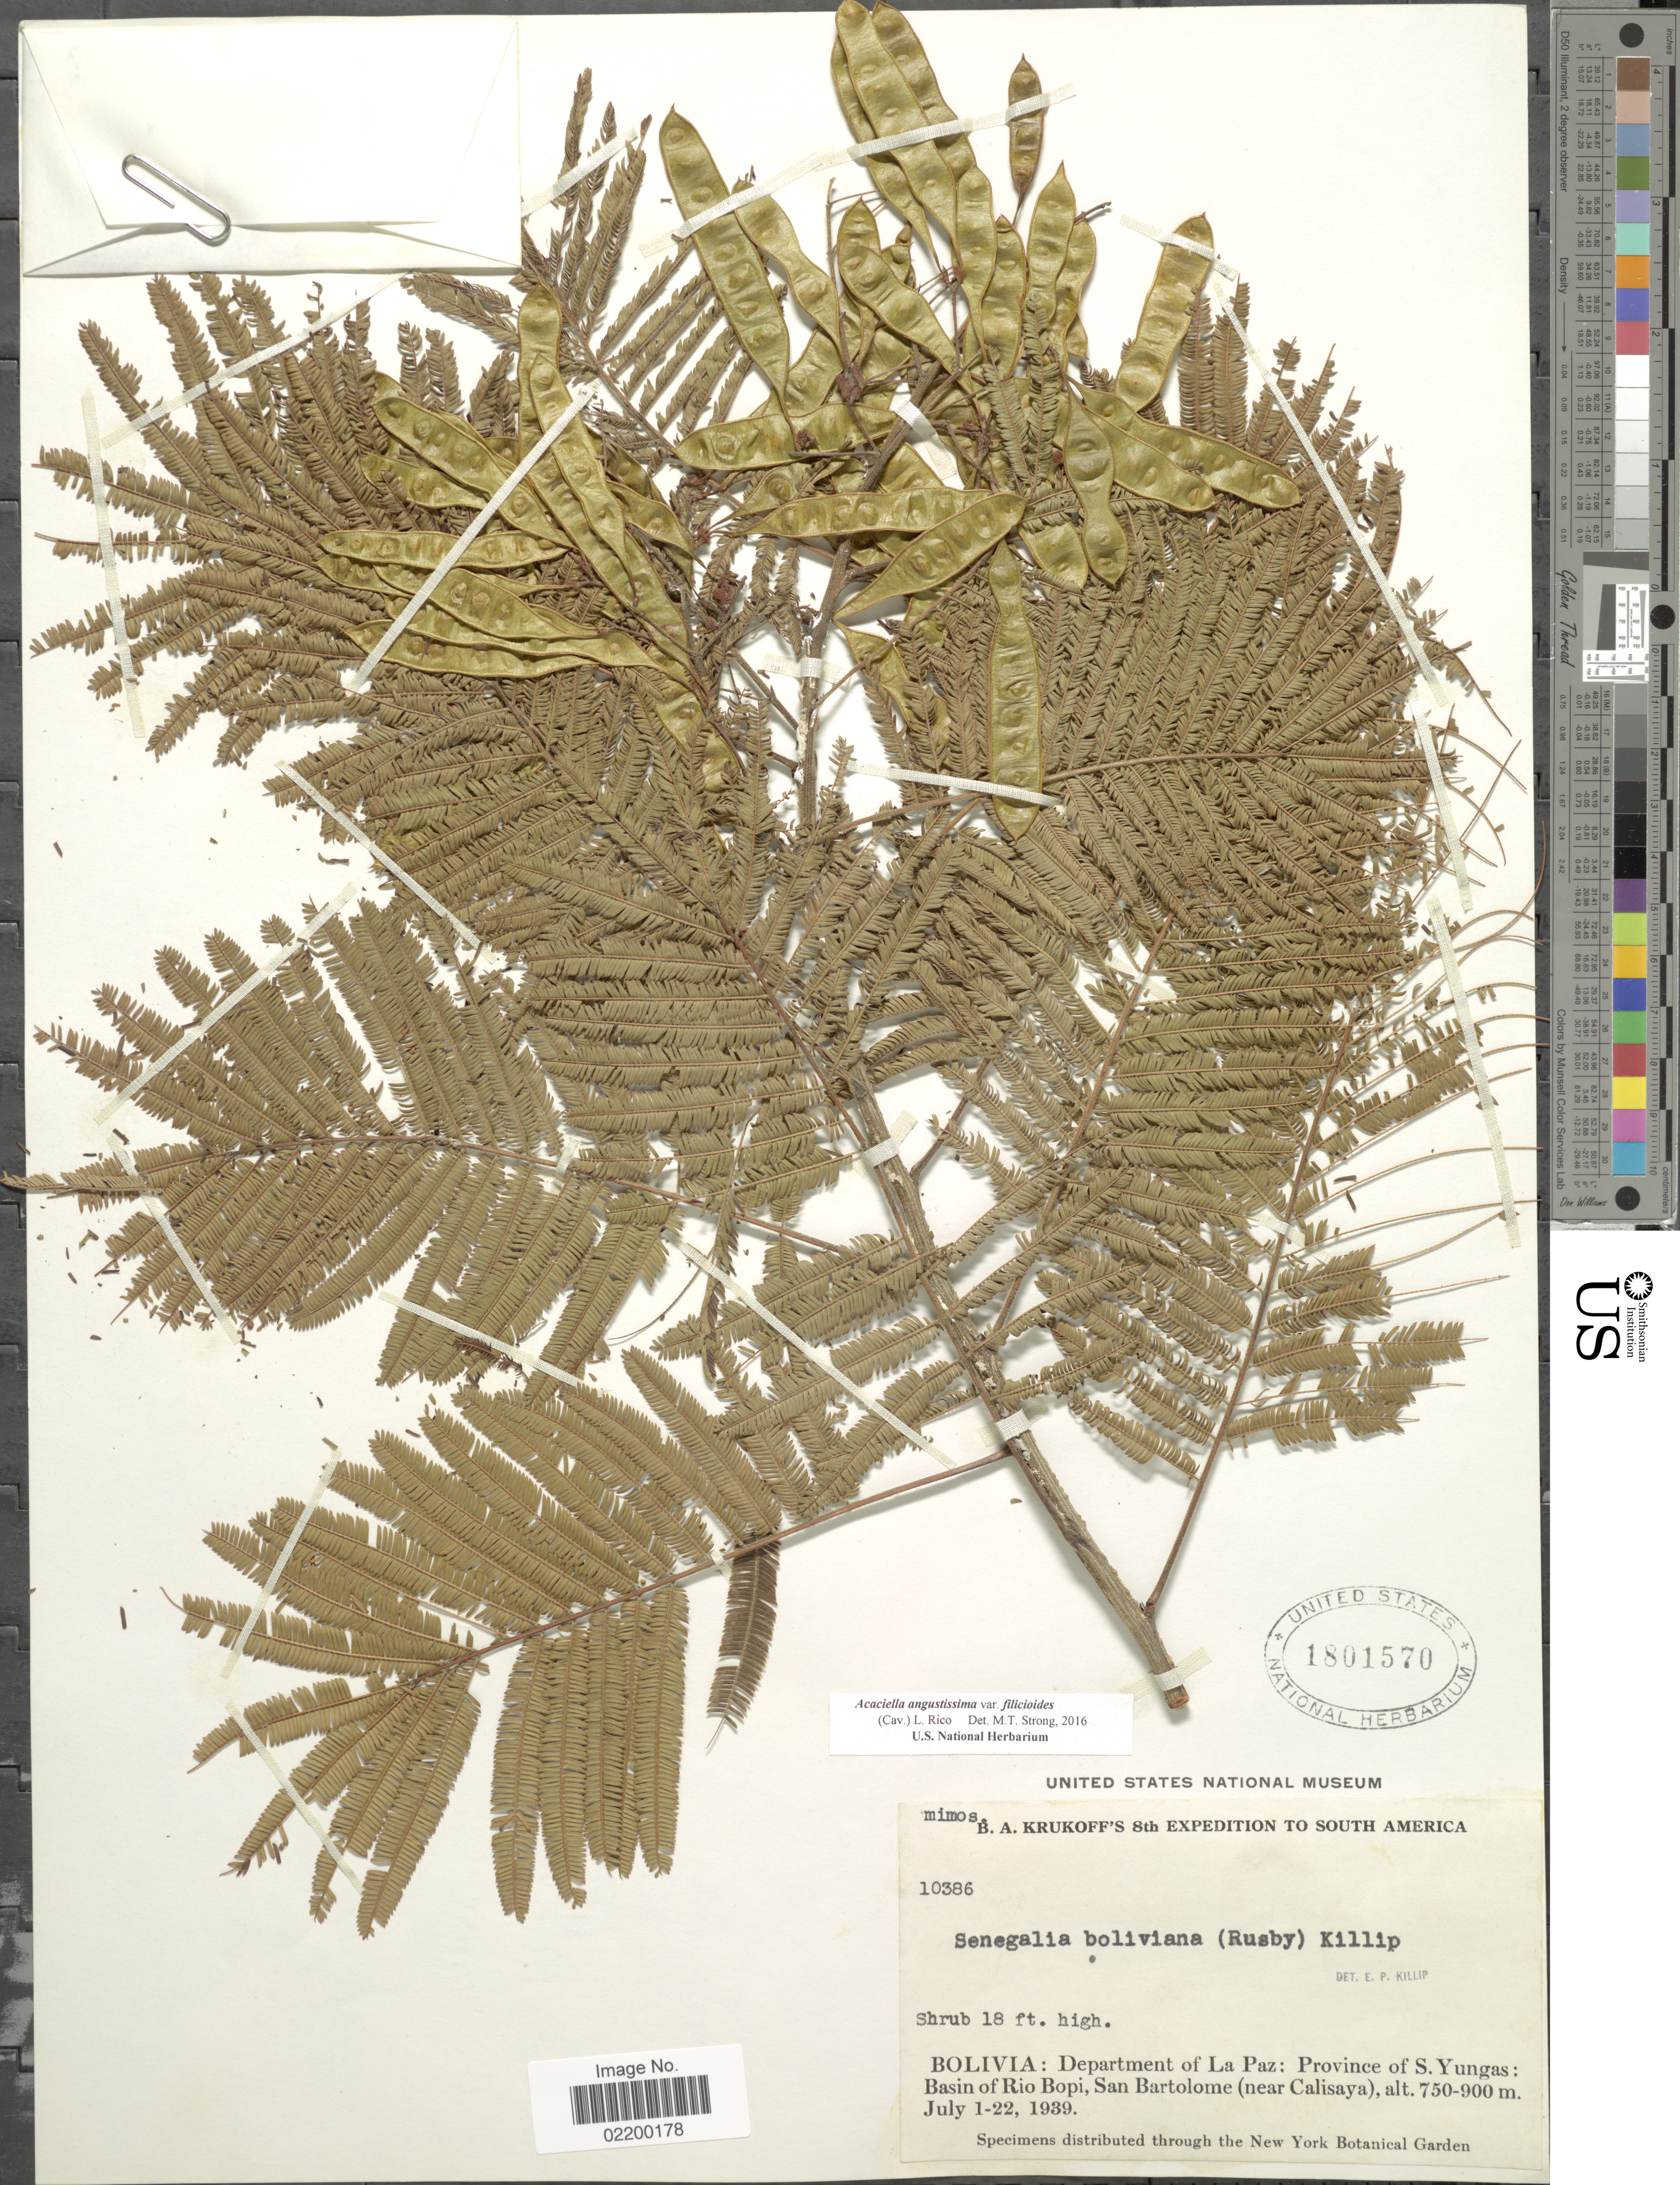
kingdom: Plantae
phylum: Tracheophyta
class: Magnoliopsida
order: Fabales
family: Fabaceae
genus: Acaciella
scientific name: Acaciella angustissima var. filicioides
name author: (Cav.) L. Rico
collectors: B. A. Krukoff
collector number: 10386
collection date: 1939-07-01/1939-07-22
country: Bolivia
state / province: La Paz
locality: Bolivia: Department of La Paz: Province of S. Yungas: Basin of Rio Bopi, San Bartolome (near Calisaya).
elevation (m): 750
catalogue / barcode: US 1801570